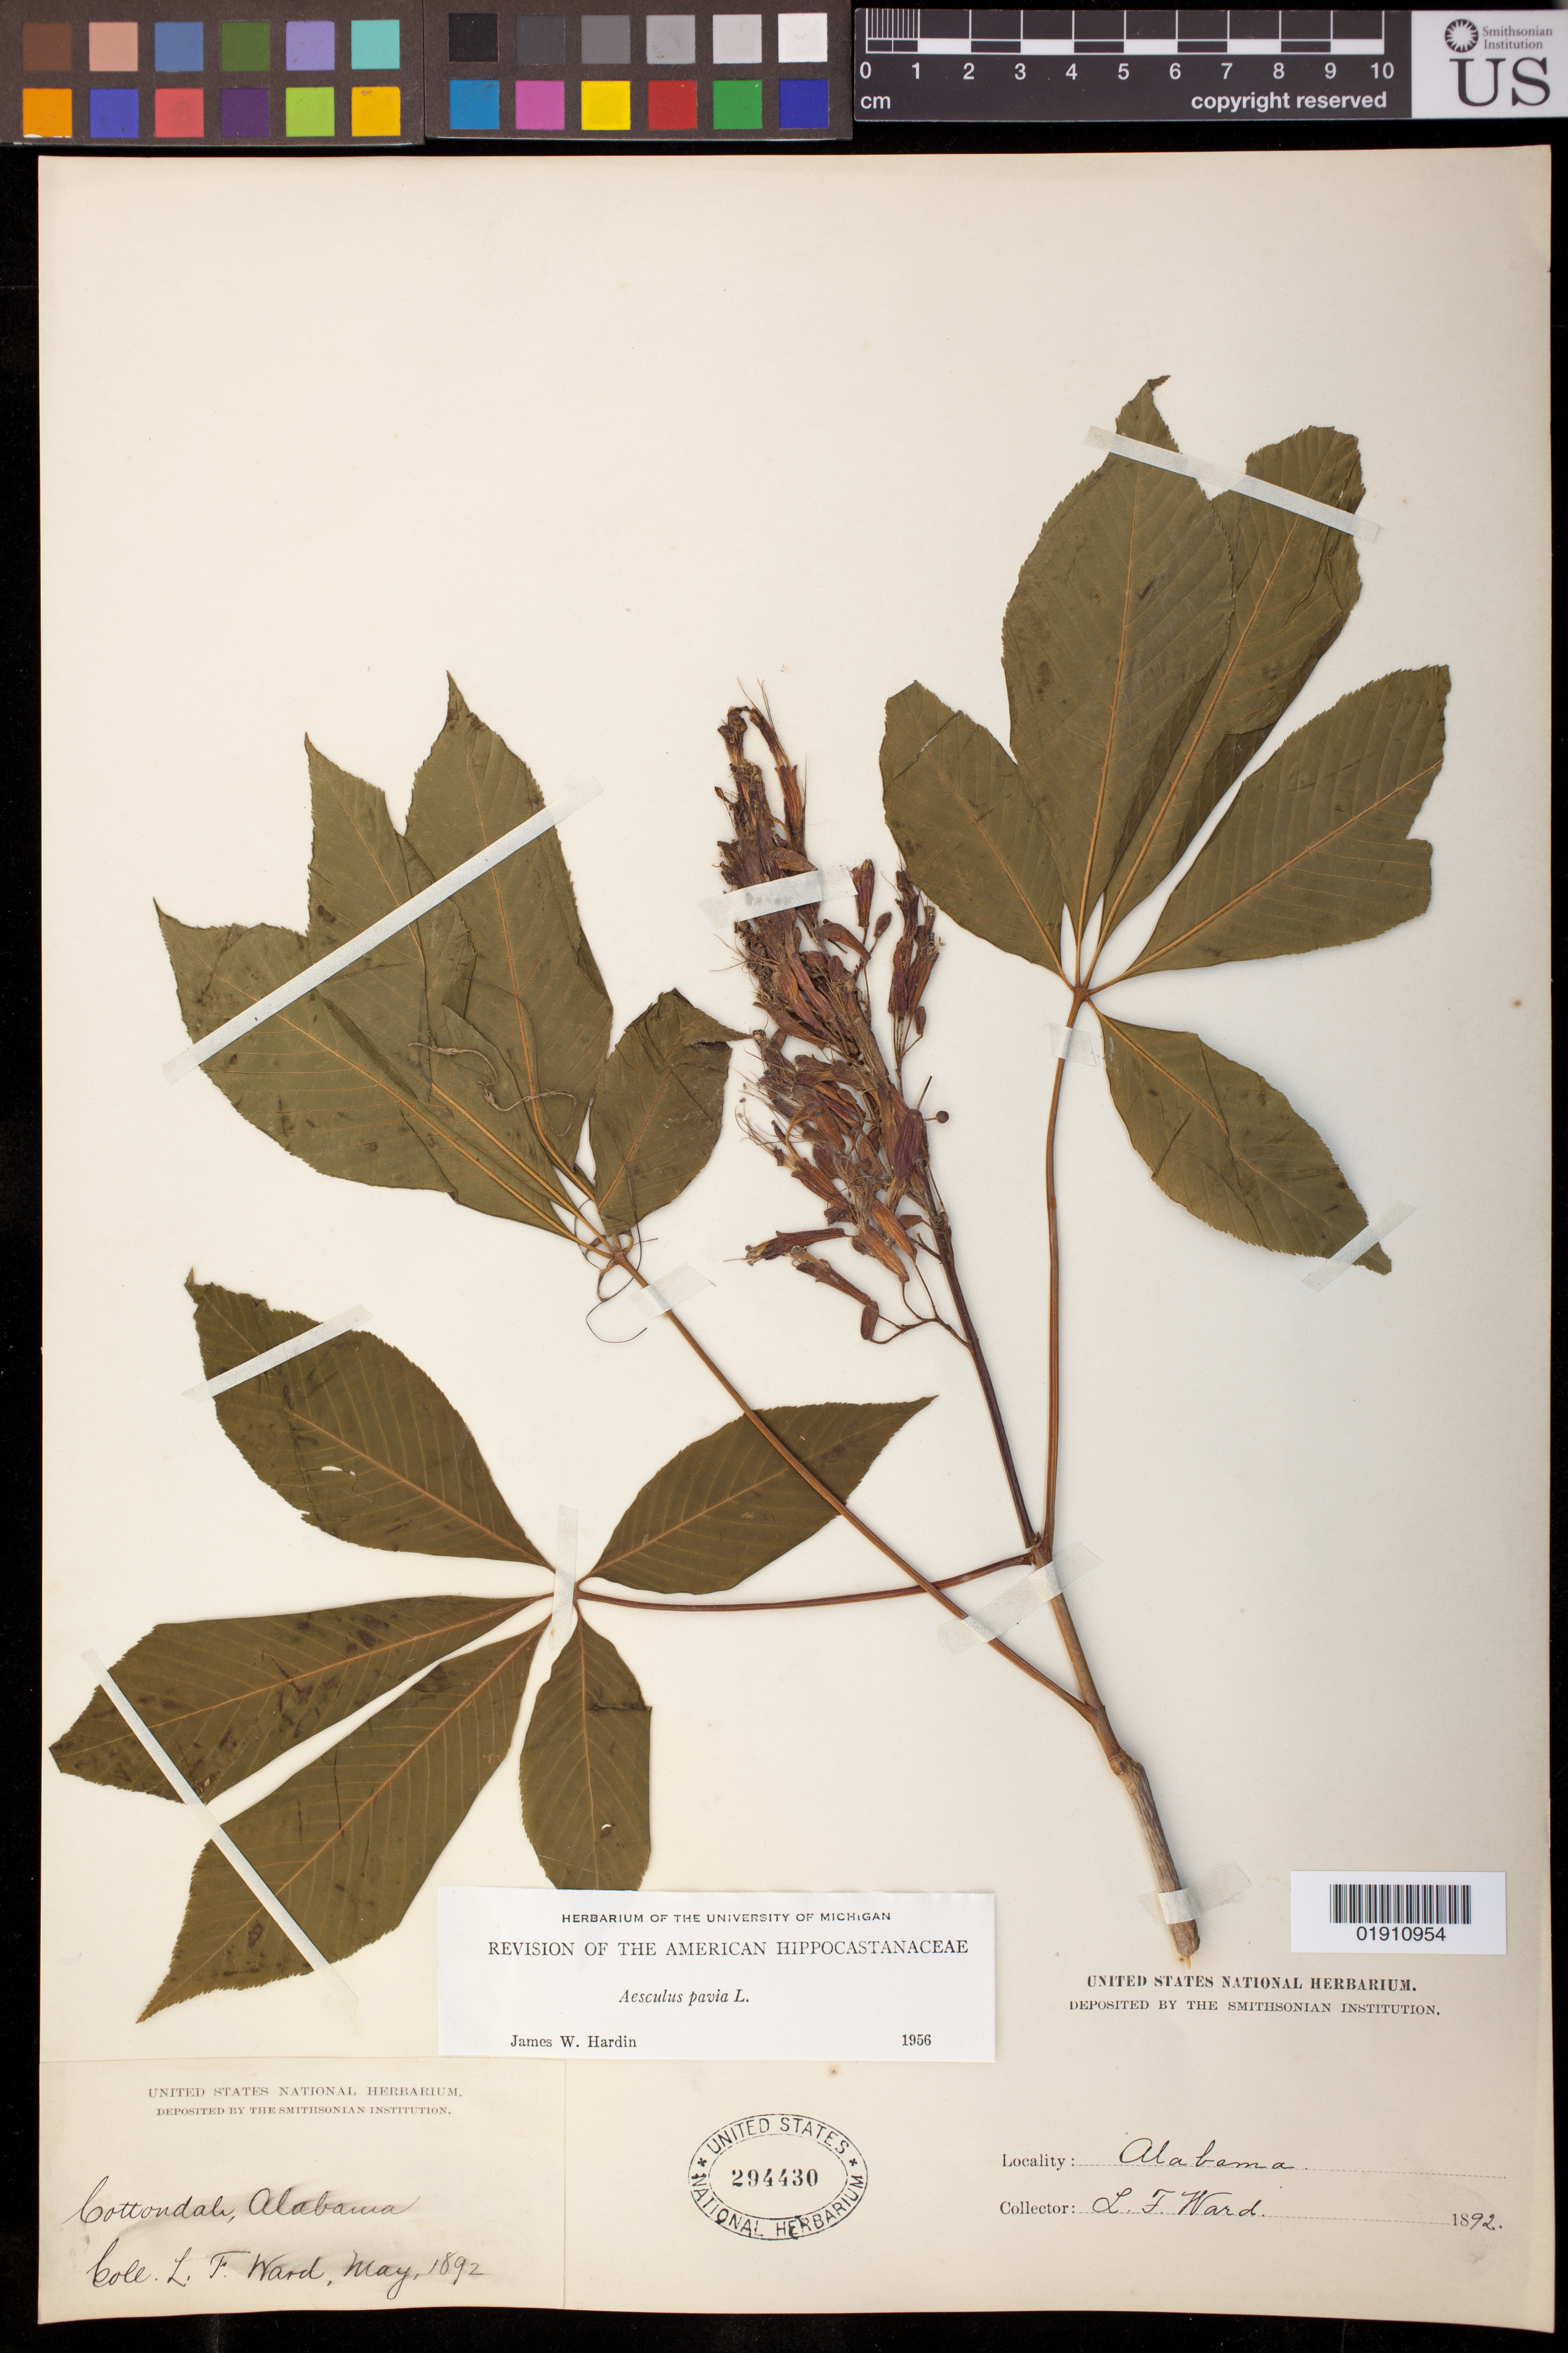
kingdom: Plantae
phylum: Tracheophyta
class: Magnoliopsida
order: Sapindales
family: Sapindaceae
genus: Aesculus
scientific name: Aesculus pavia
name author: L.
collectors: L. F. Ward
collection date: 1892-05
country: United States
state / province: Alabama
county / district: Tuscaloosa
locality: Cottondale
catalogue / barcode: US 294430